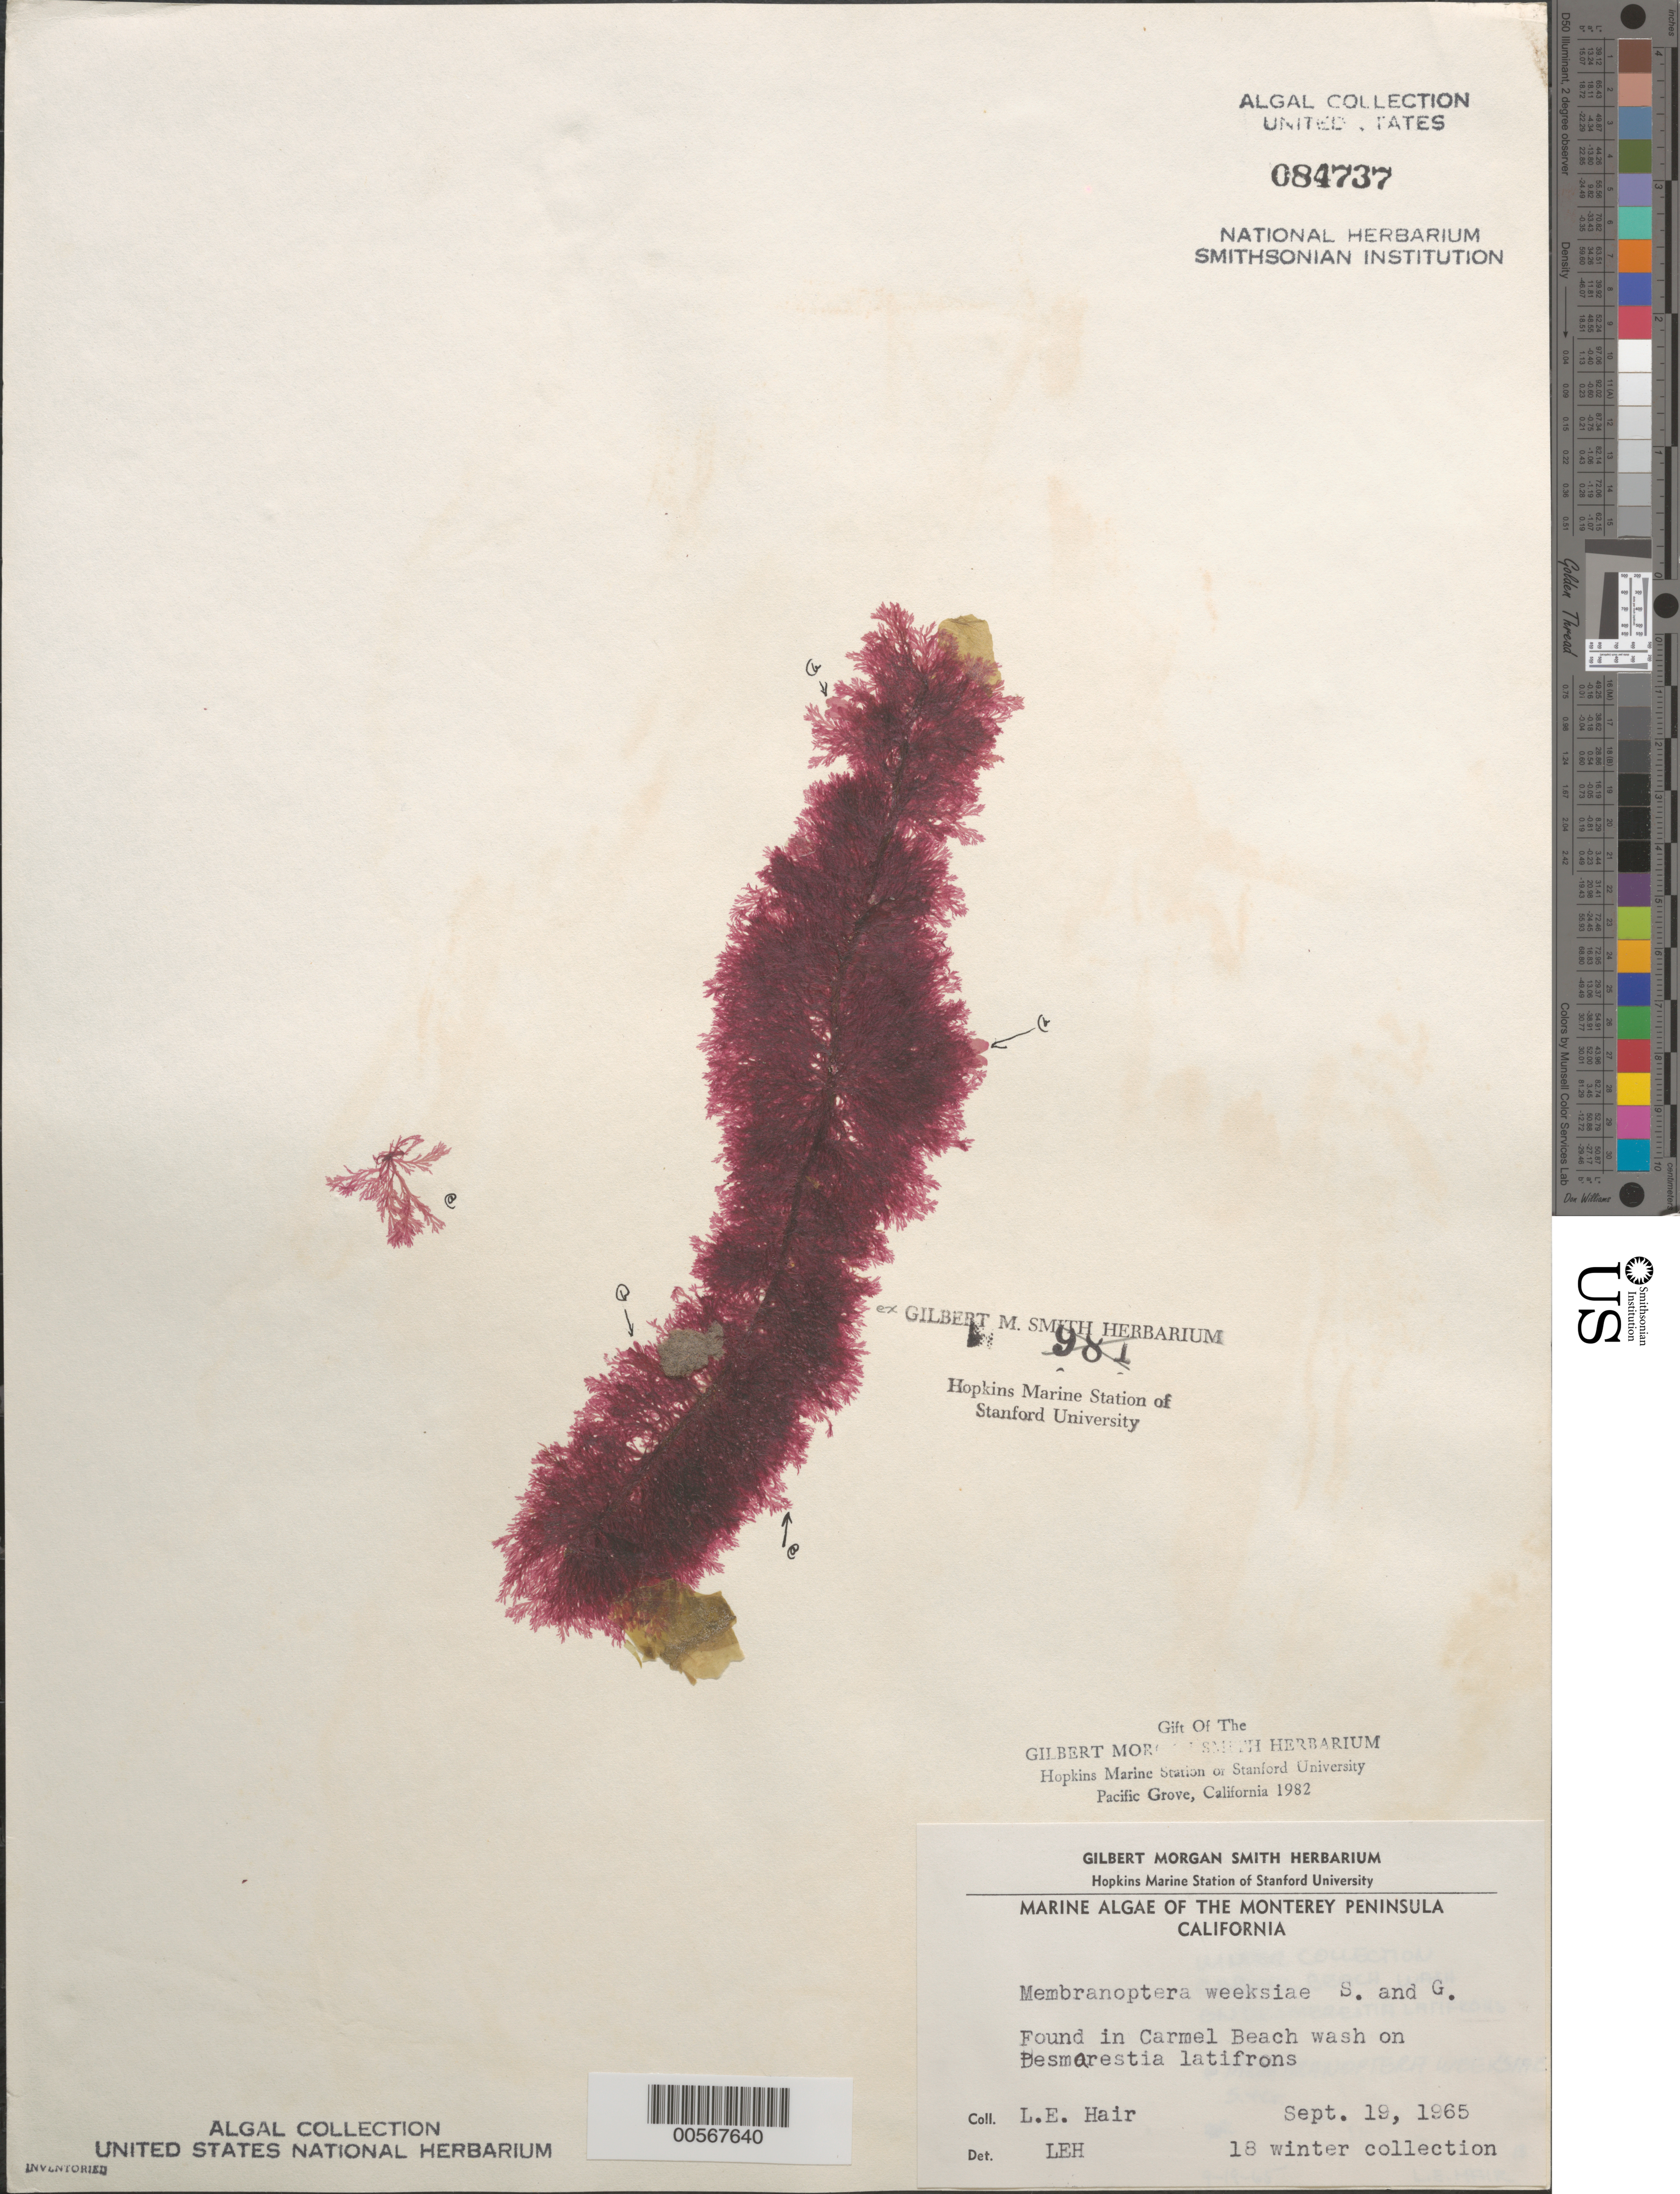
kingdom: Plantae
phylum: Rhodophyta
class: Florideophyceae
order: Ceramiales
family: Delesseriaceae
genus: Membranoptera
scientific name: Membranoptera weeksiae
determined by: Hair, L. E.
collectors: L. Hair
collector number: Leh 18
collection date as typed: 19 Sep 1965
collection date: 1965-09-19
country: United States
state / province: California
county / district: Monterey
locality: Carmel Beach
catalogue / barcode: US 84737